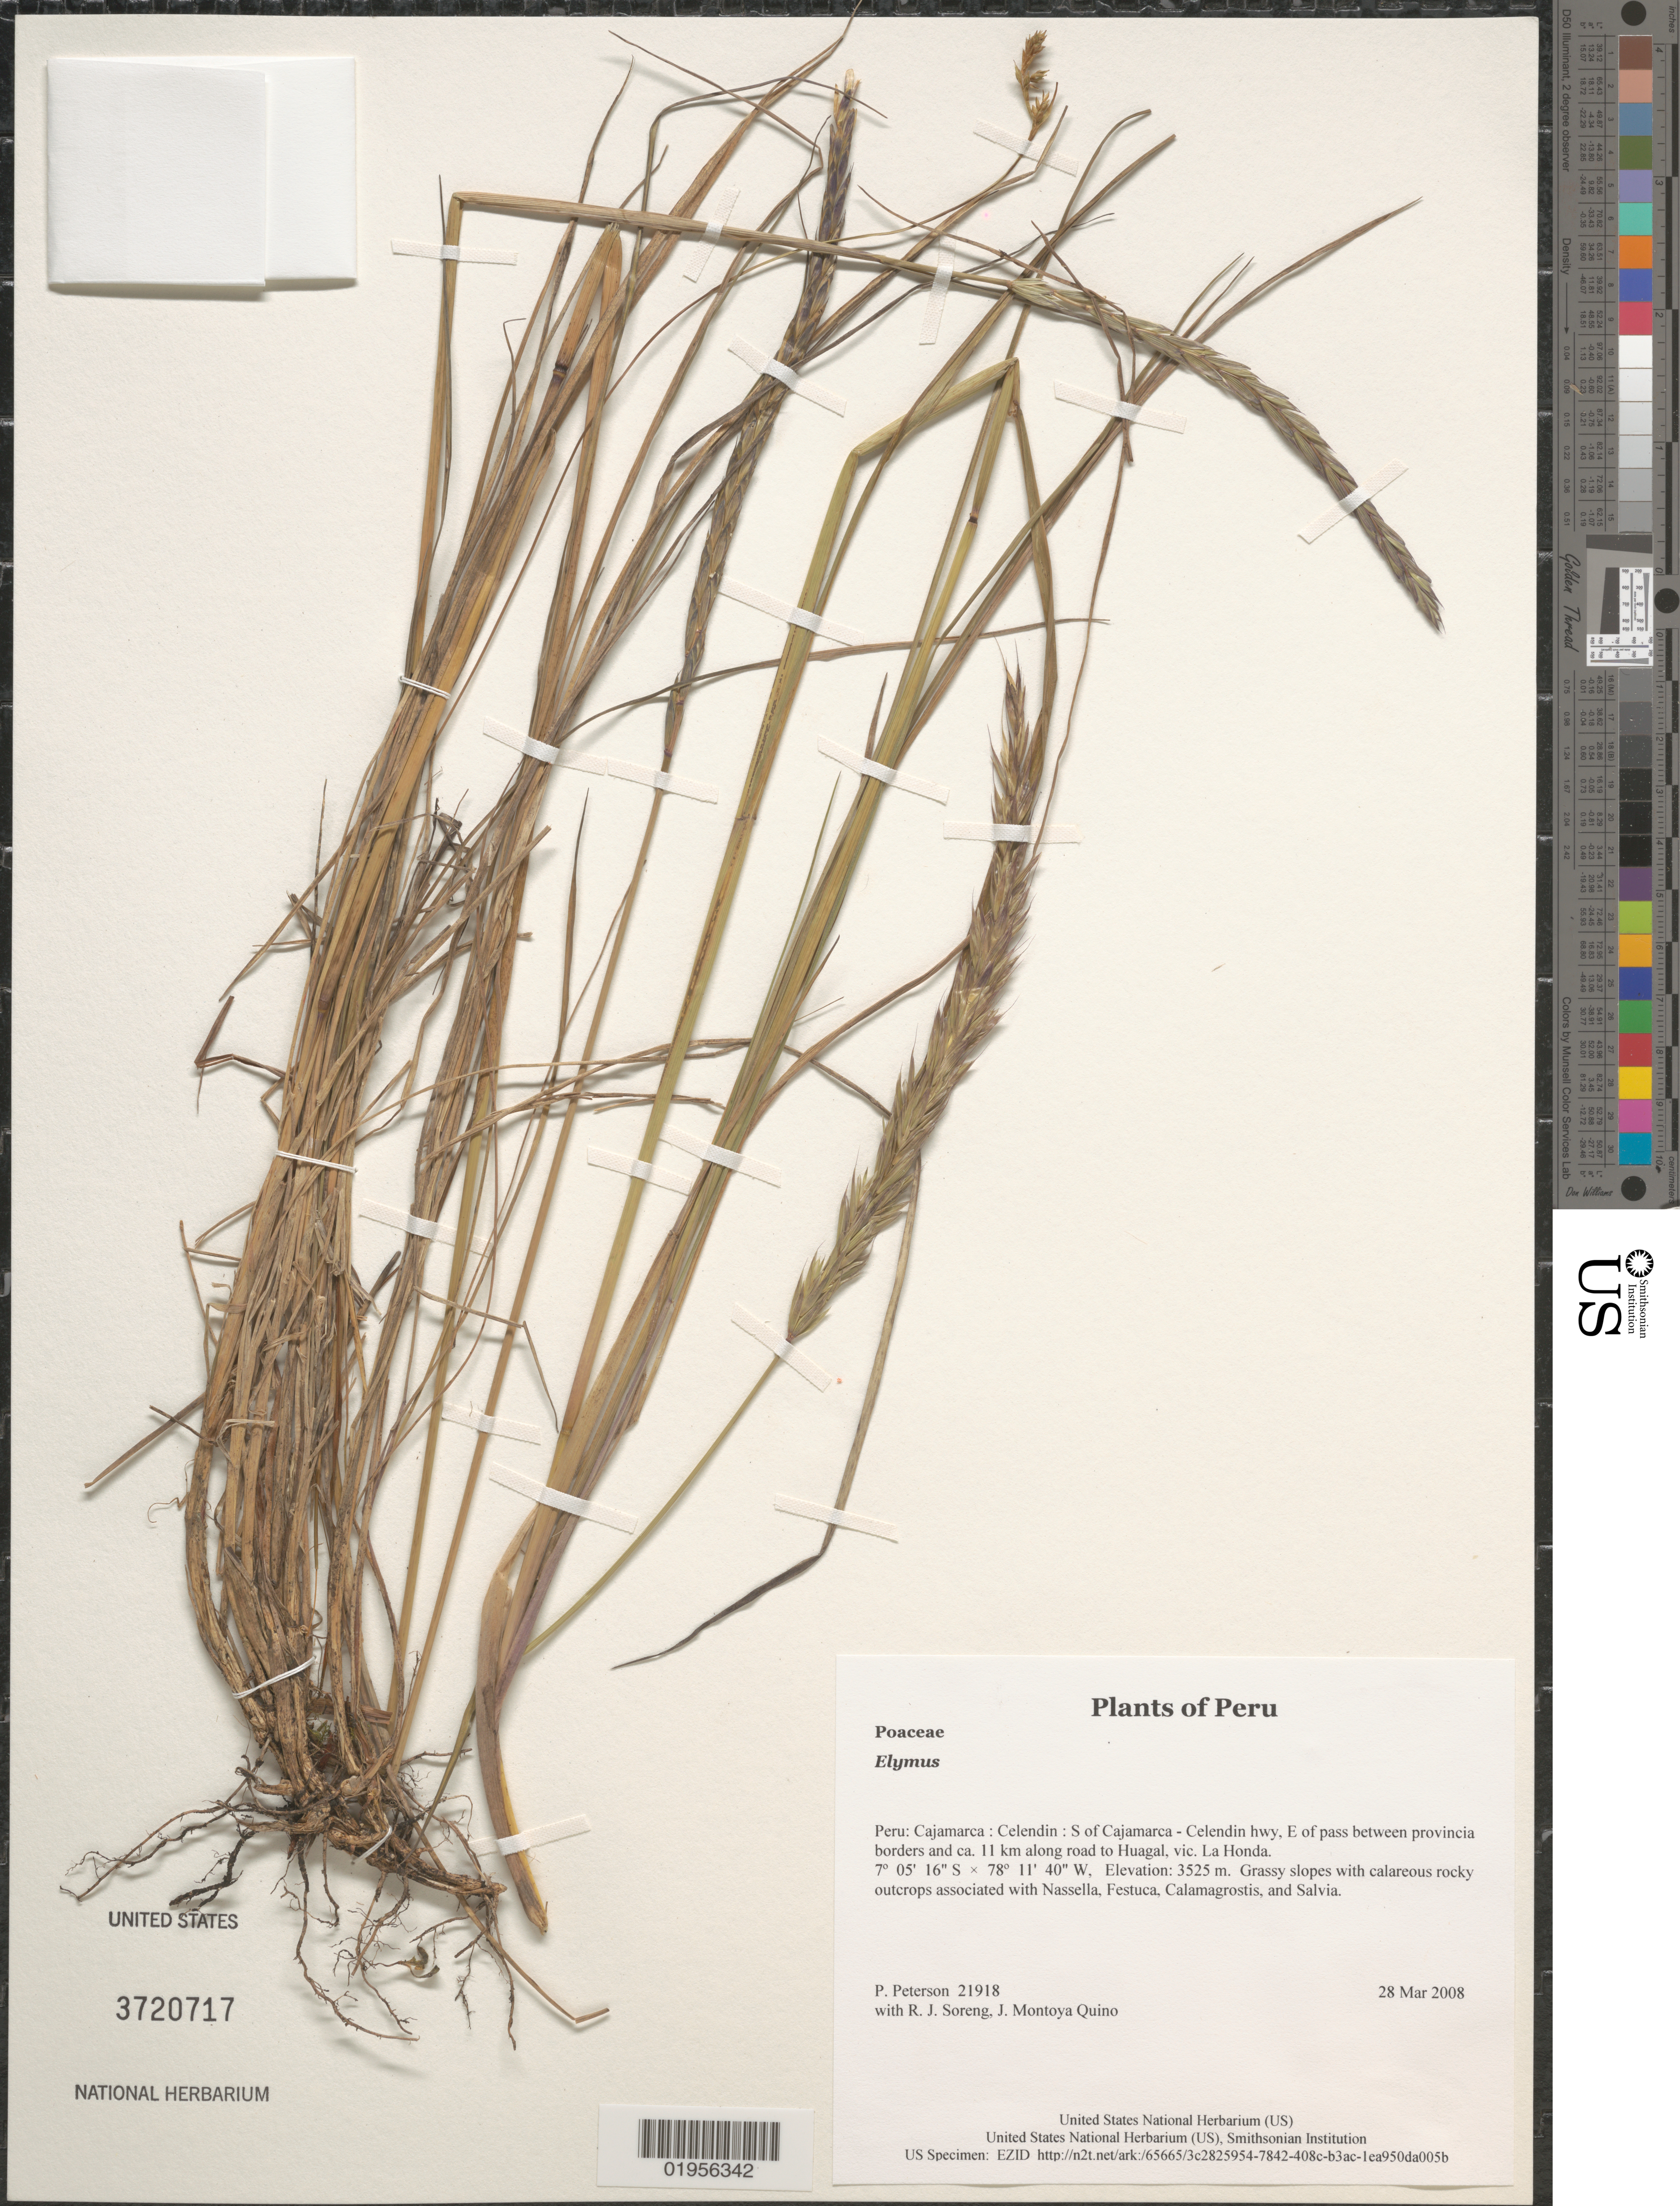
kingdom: Plantae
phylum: Tracheophyta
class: Liliopsida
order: Poales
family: Poaceae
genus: Elymus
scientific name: Elymus sp.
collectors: P. M. Peterson, R. J. Soreng & J. Montoya Quino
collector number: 21918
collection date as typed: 28 Mar 2008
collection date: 2008-03-28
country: Peru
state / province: Cajamarca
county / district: Celendín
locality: S of Cajamarca - Celendin hwy, E of pass between provincia borders and ca. 11 km along road to Huagal, vic. La Honda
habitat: Grassy slopes with calareous rocky outcrops associated with Nassella, Festuca, Calamagrostis, and Salvia.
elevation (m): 3525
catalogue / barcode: US 3720717